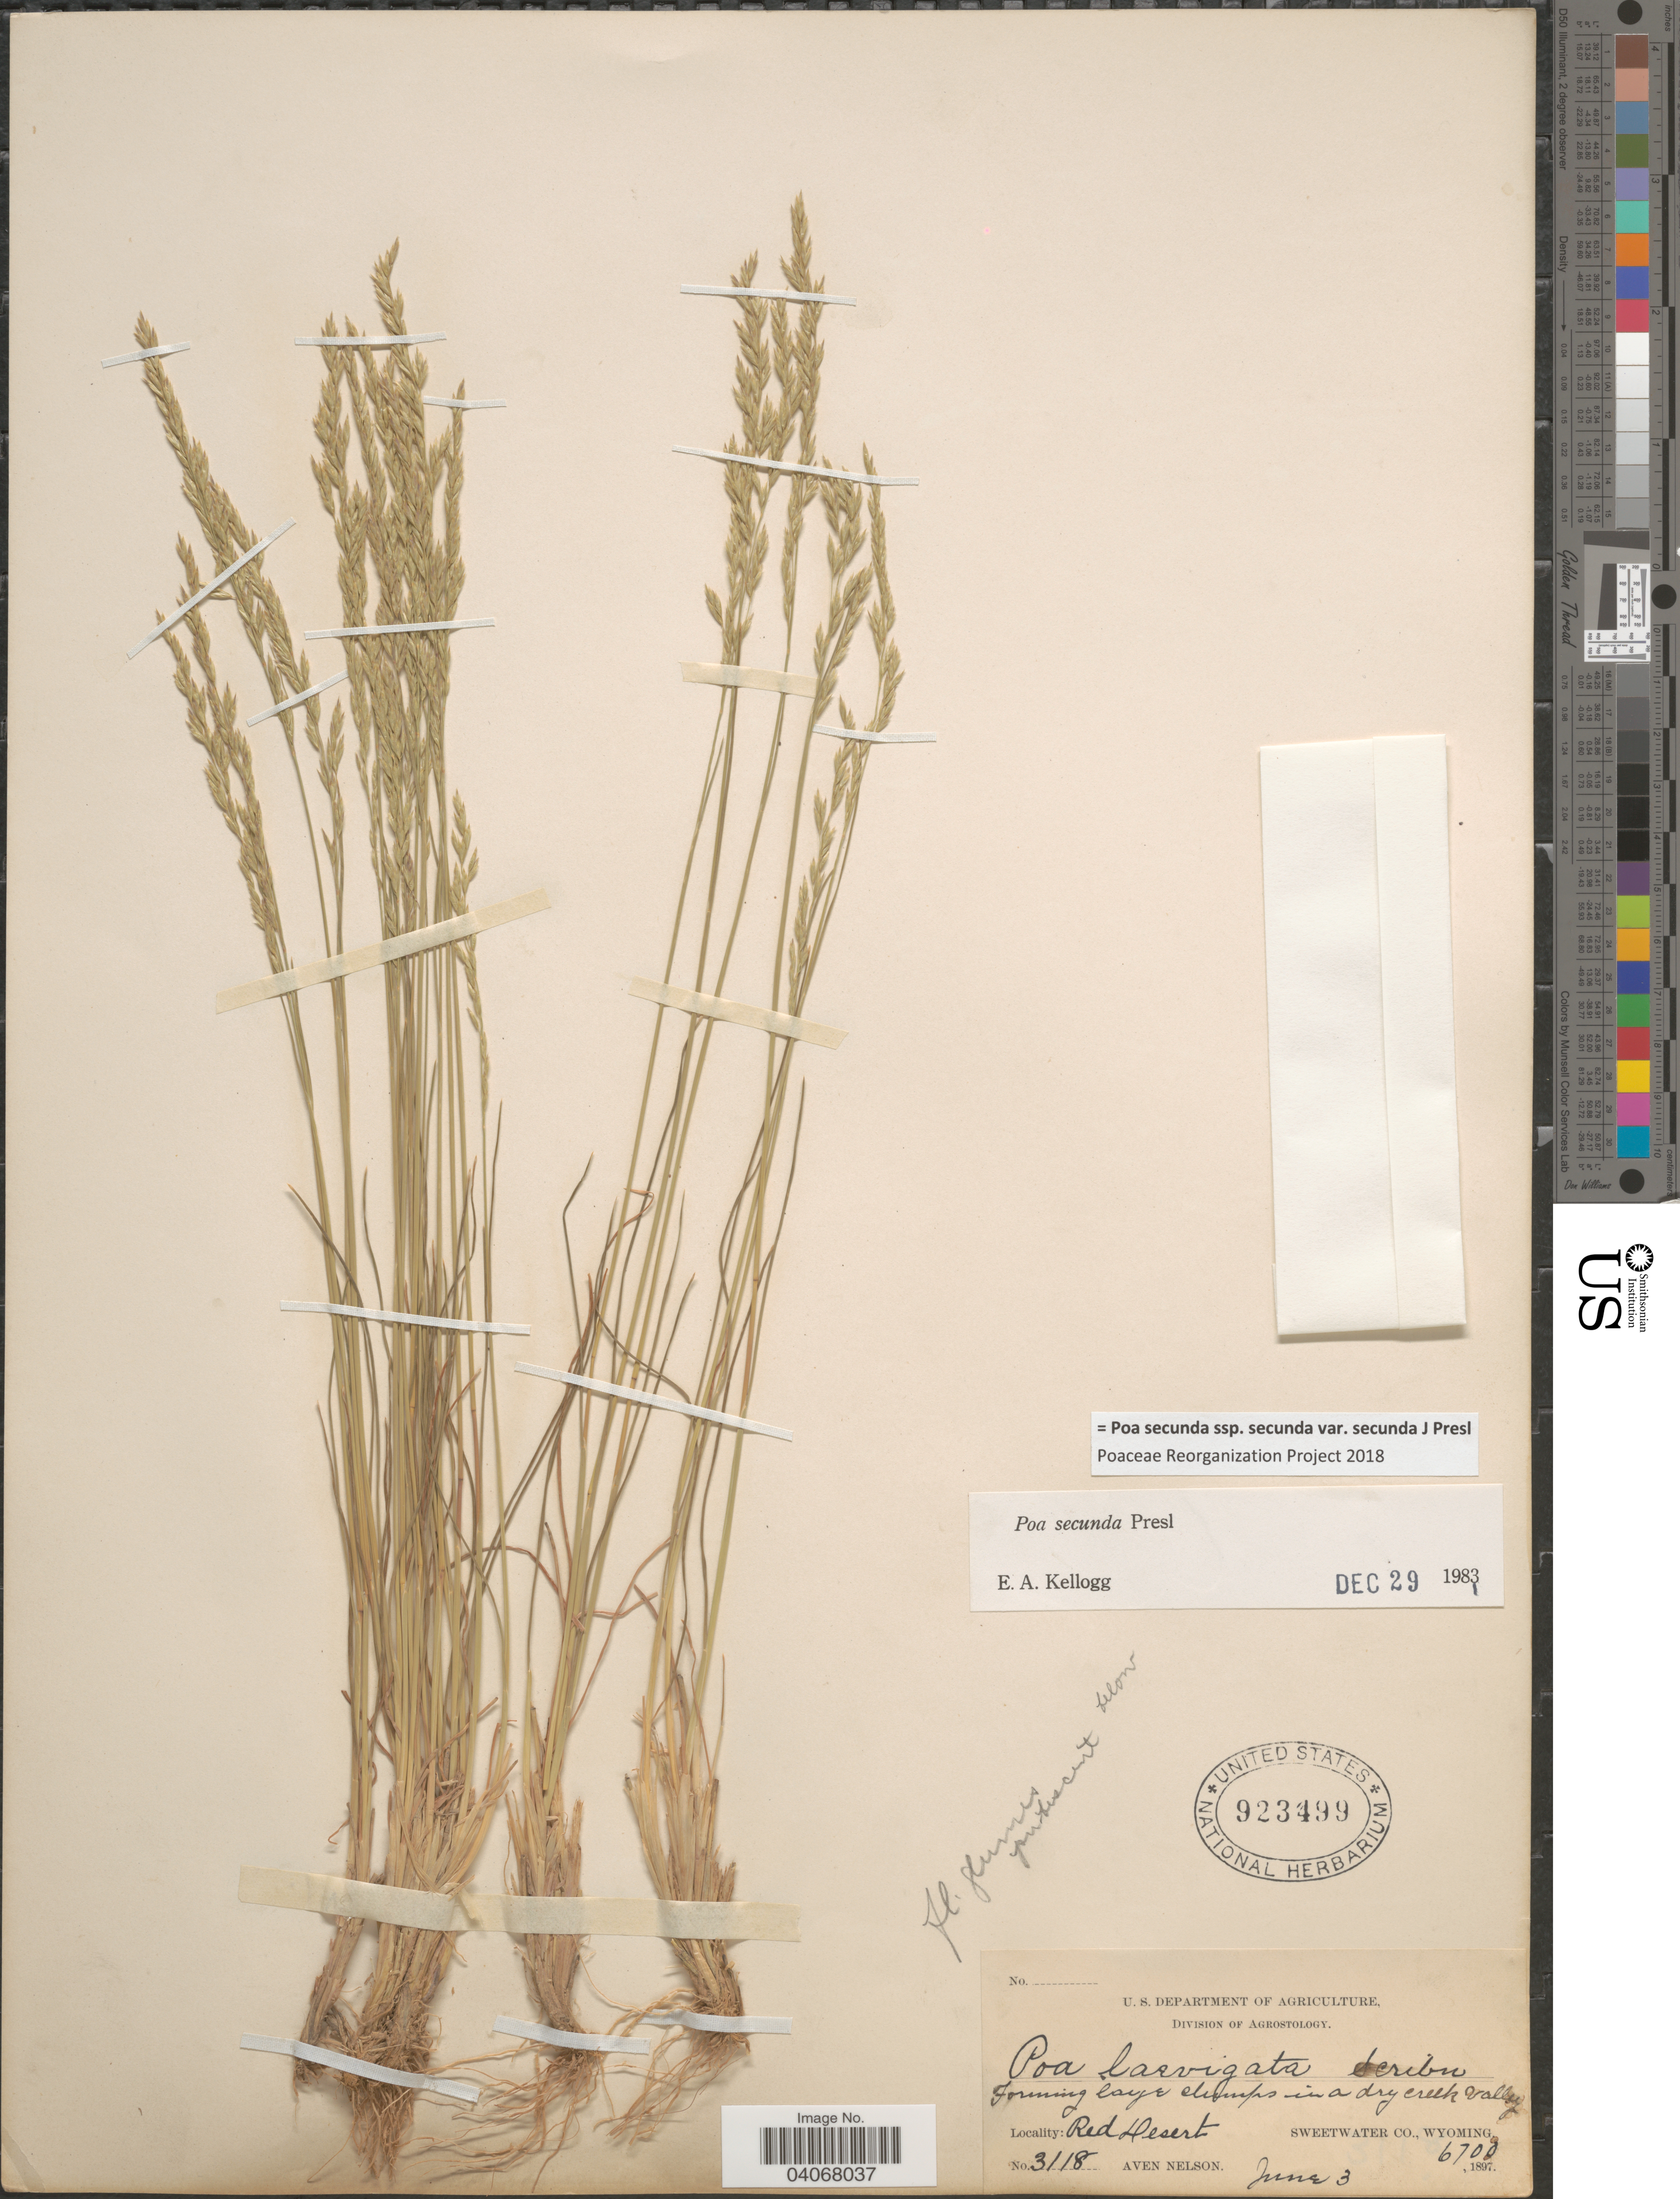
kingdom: Plantae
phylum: Tracheophyta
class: Liliopsida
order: Poales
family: Poaceae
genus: Poa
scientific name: Poa secunda subsp. secunda var. secunda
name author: J. Presl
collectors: A. Nelson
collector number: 3118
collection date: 1897-06-03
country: United States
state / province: Wyoming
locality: Forming large clumps in a dry creek valley. Red Desert. Sweetwater Co.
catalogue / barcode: US 923499